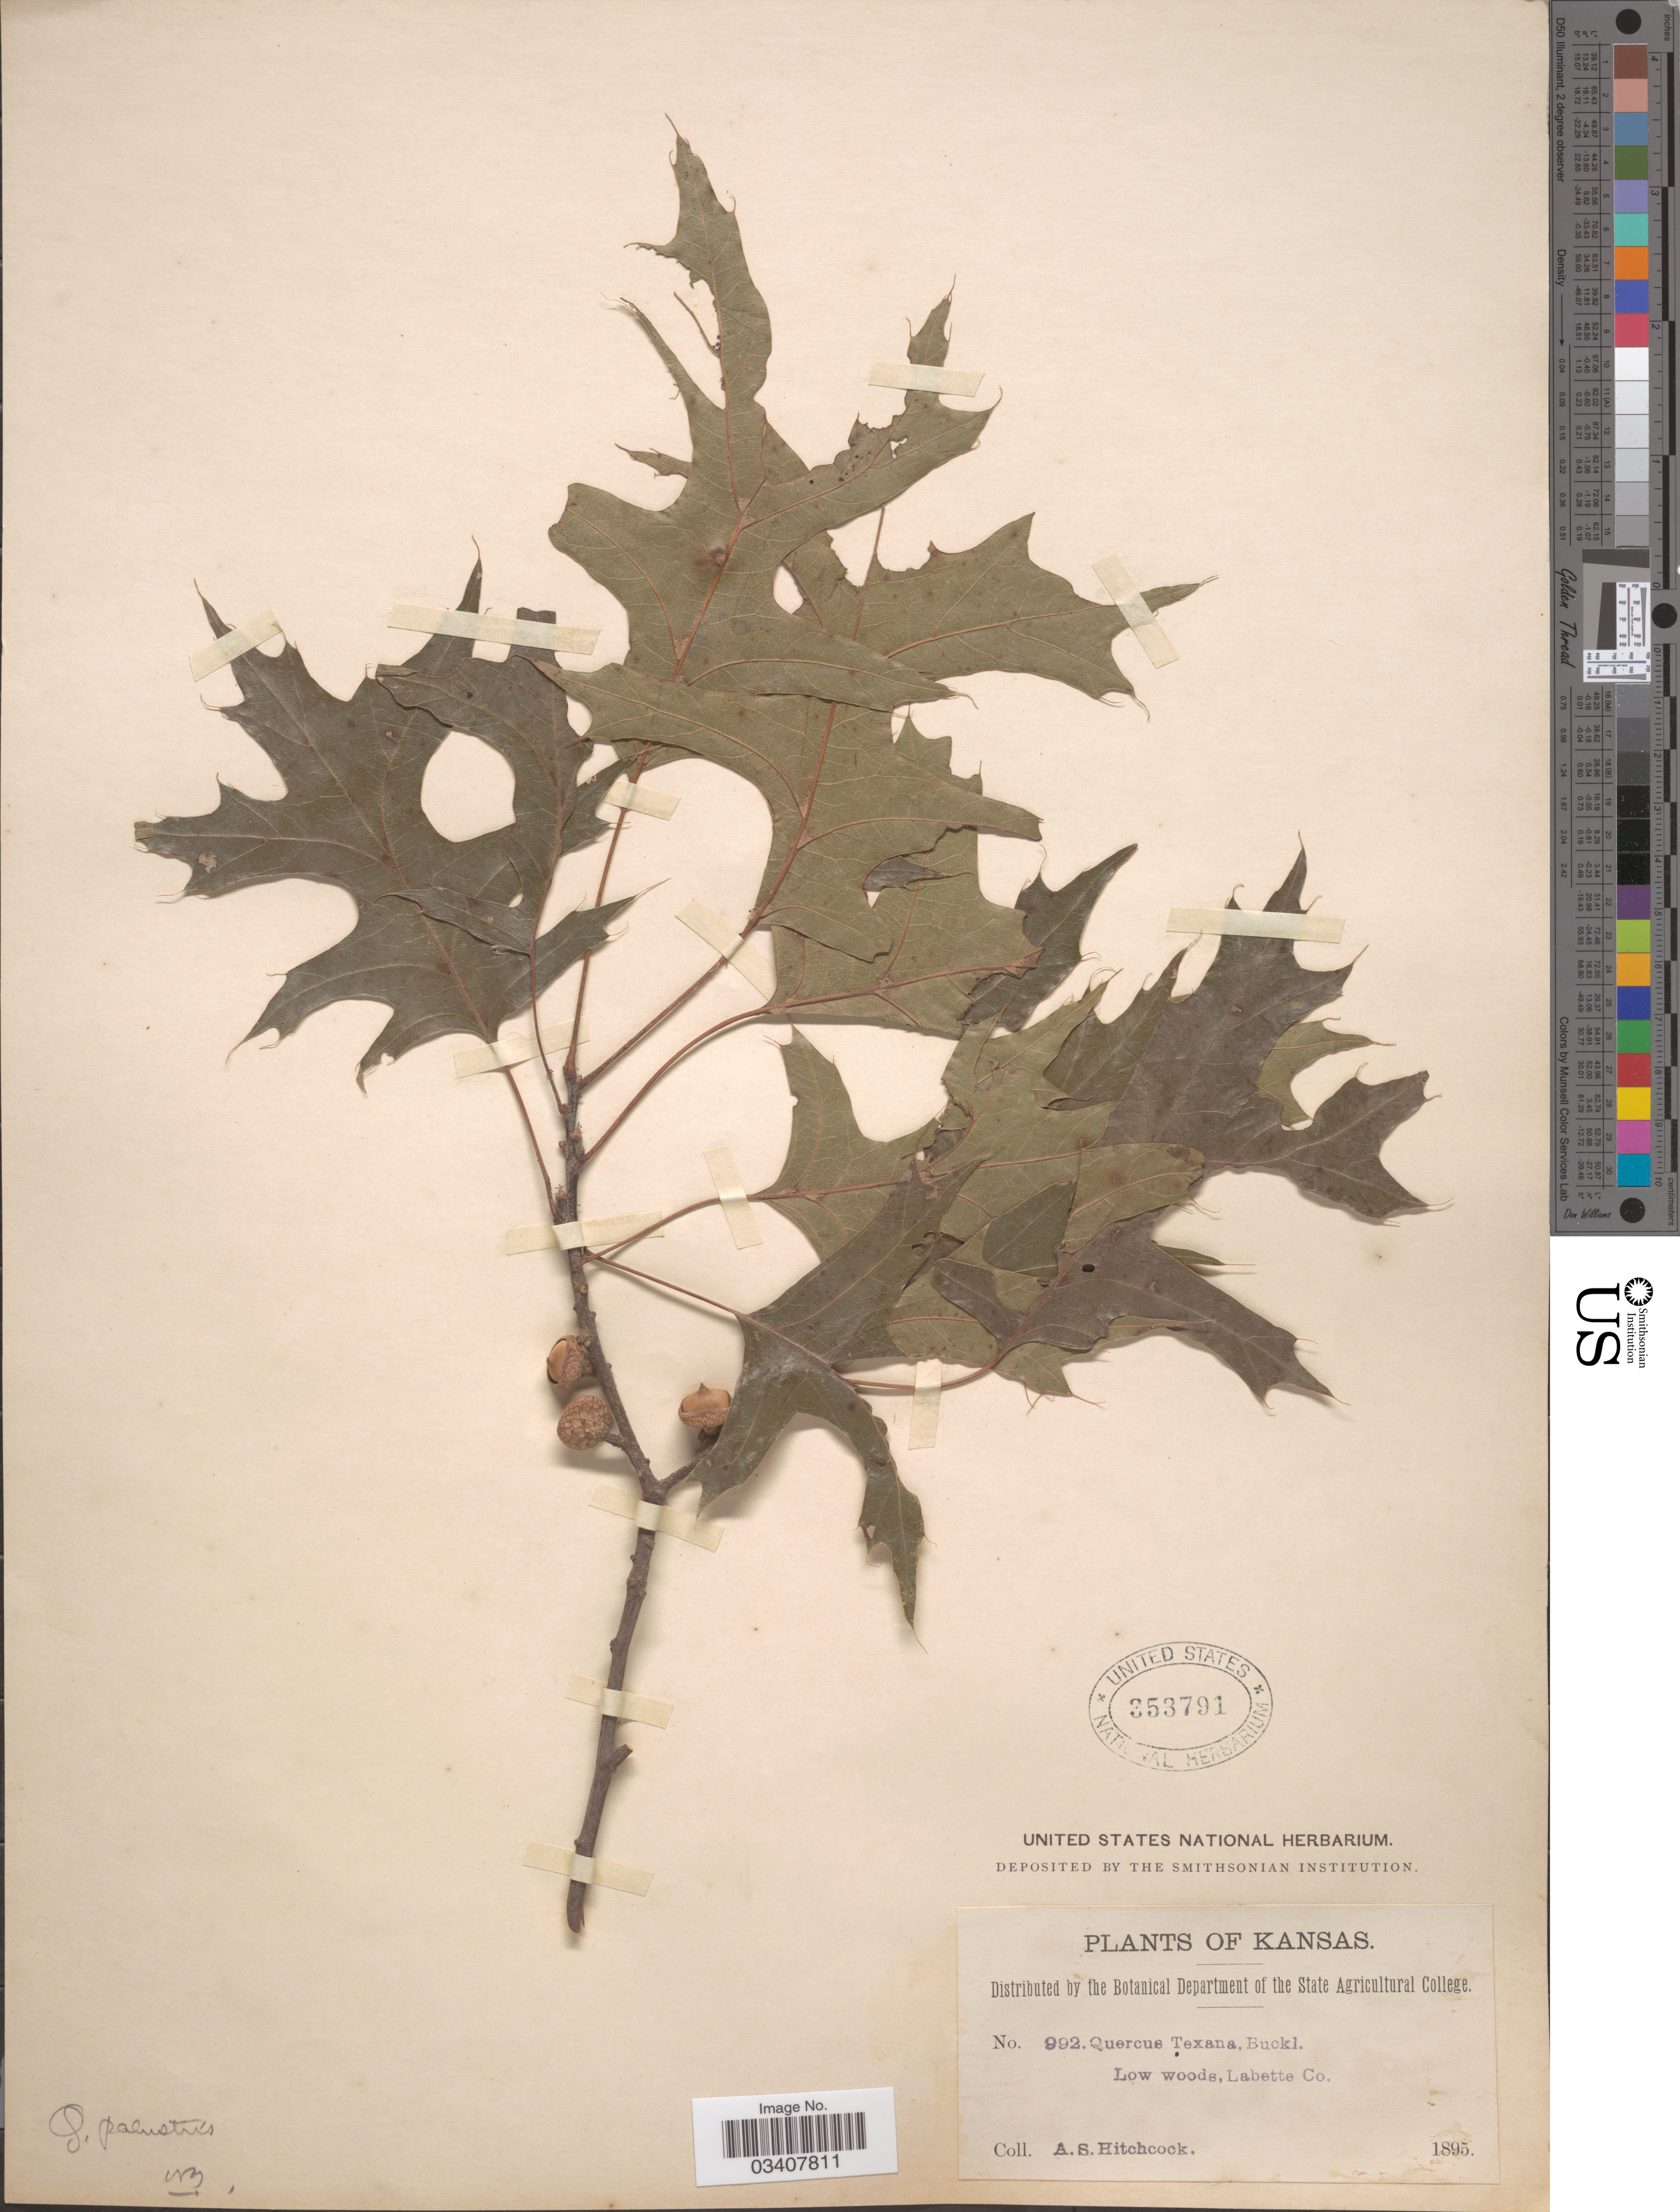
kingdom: Plantae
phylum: Tracheophyta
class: Magnoliopsida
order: Fagales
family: Fagaceae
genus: Quercus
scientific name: Quercus palustris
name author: Münchh.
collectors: A. S. Hitchcock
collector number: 992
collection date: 1895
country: United States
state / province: Kansas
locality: Low woods, Labette Co.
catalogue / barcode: US 353791